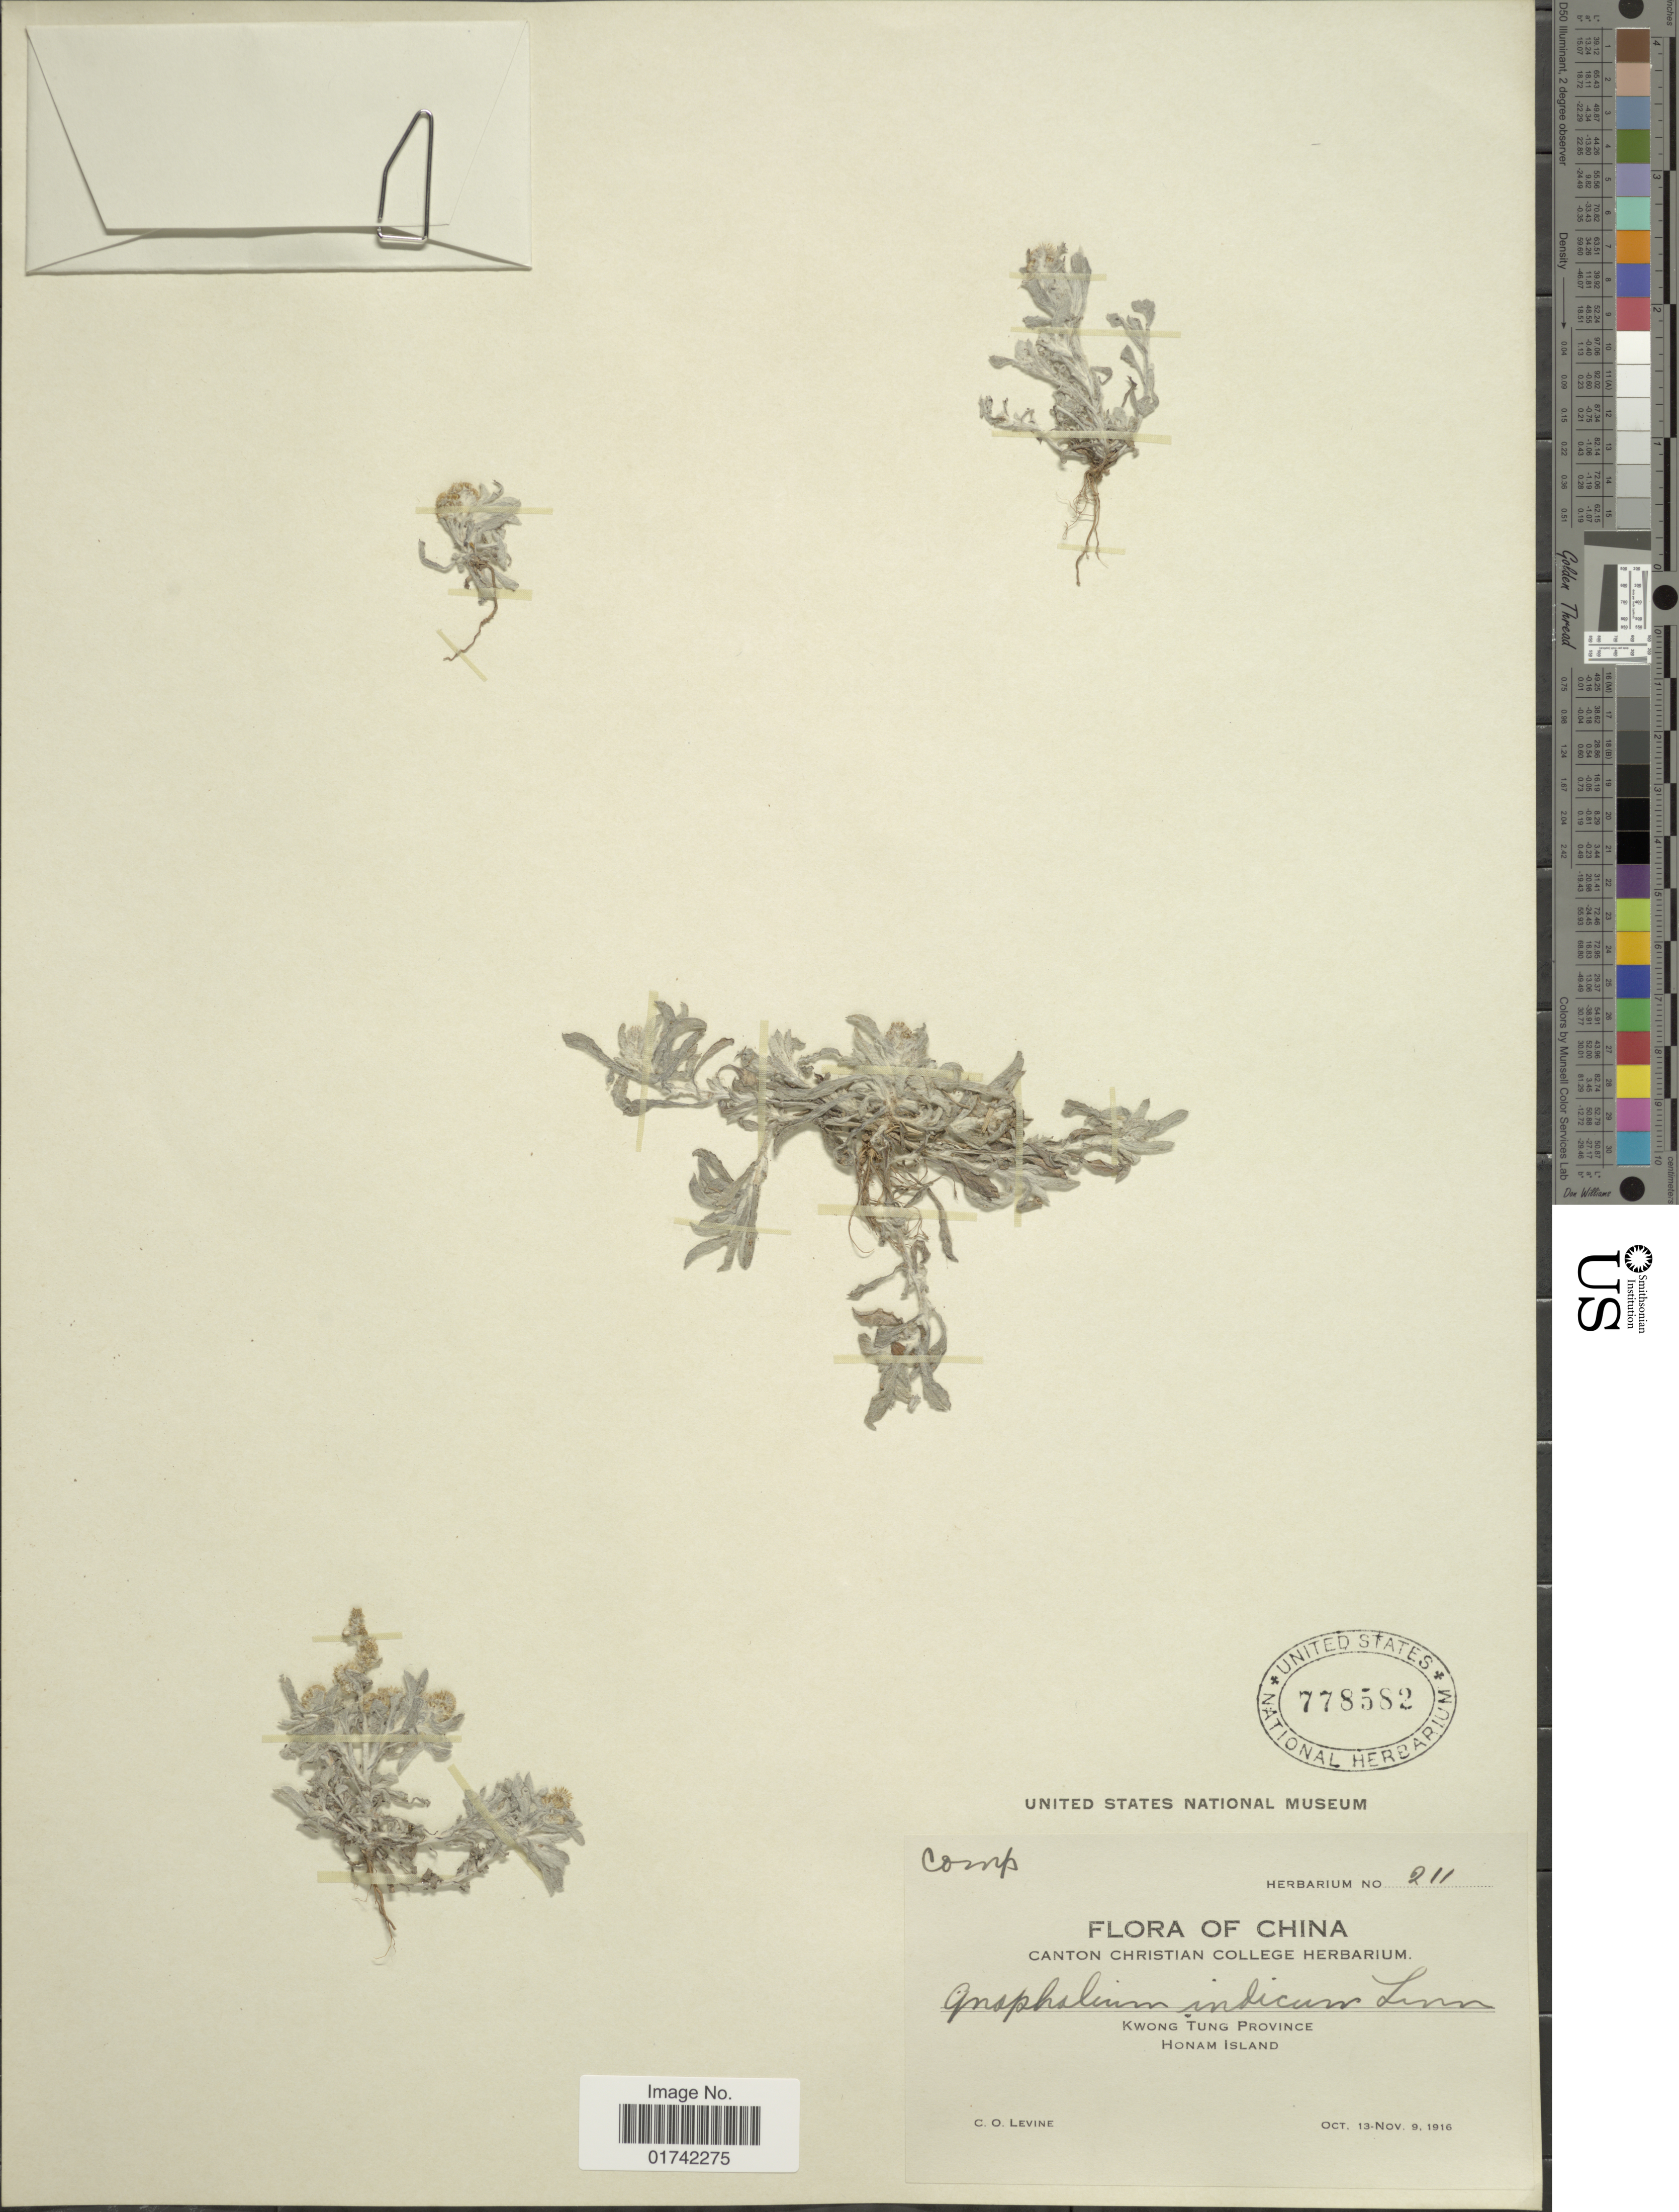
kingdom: Plantae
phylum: Tracheophyta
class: Magnoliopsida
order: Asterales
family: Asteraceae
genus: Helichrysum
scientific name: Helichrysum indicum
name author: (L.) Grierson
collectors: C. O. Levine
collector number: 211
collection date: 1916-10-13/1916-11-09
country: China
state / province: Guangdong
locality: Kwong Tung Province, Honam Island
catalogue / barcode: US 778582